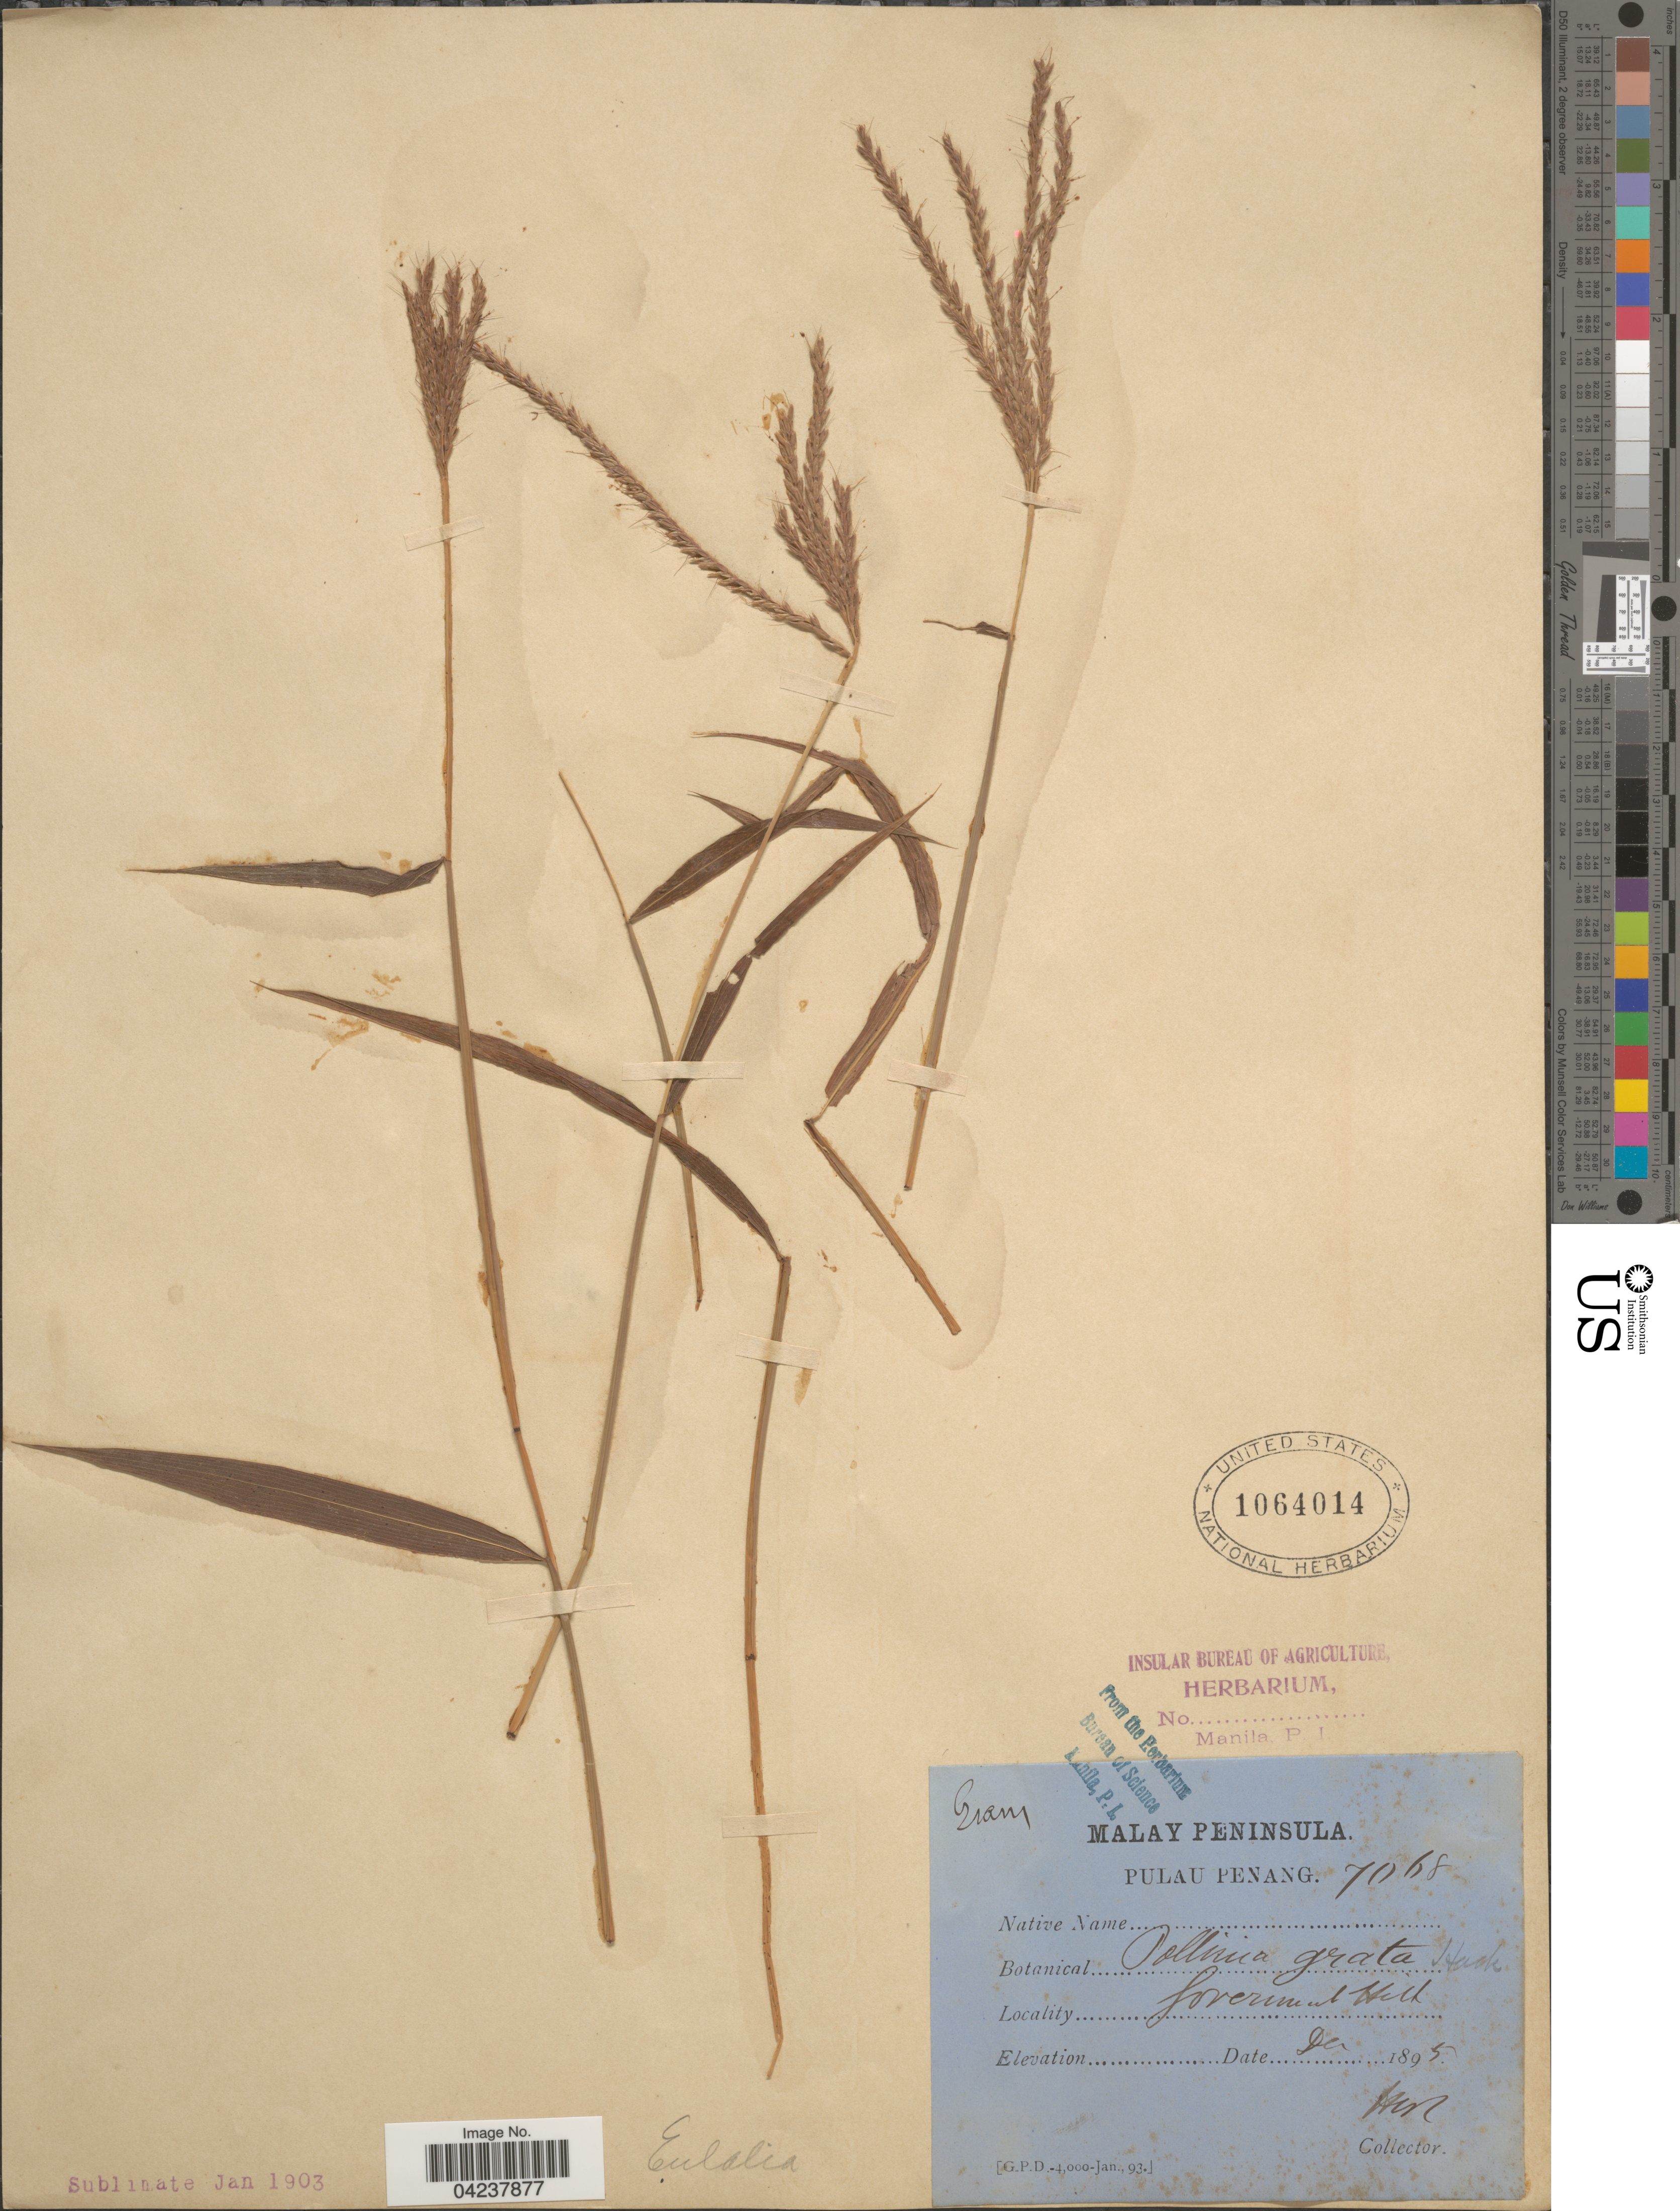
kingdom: Plantae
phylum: Tracheophyta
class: Liliopsida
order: Poales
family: Poaceae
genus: Microstegium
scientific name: Microstegium fasciculatum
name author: (L.) Henr.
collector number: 7068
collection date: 1895-12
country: Malaysia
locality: Malay Peninsula. Pulau Penang. Government Hill.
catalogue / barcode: US 1064014